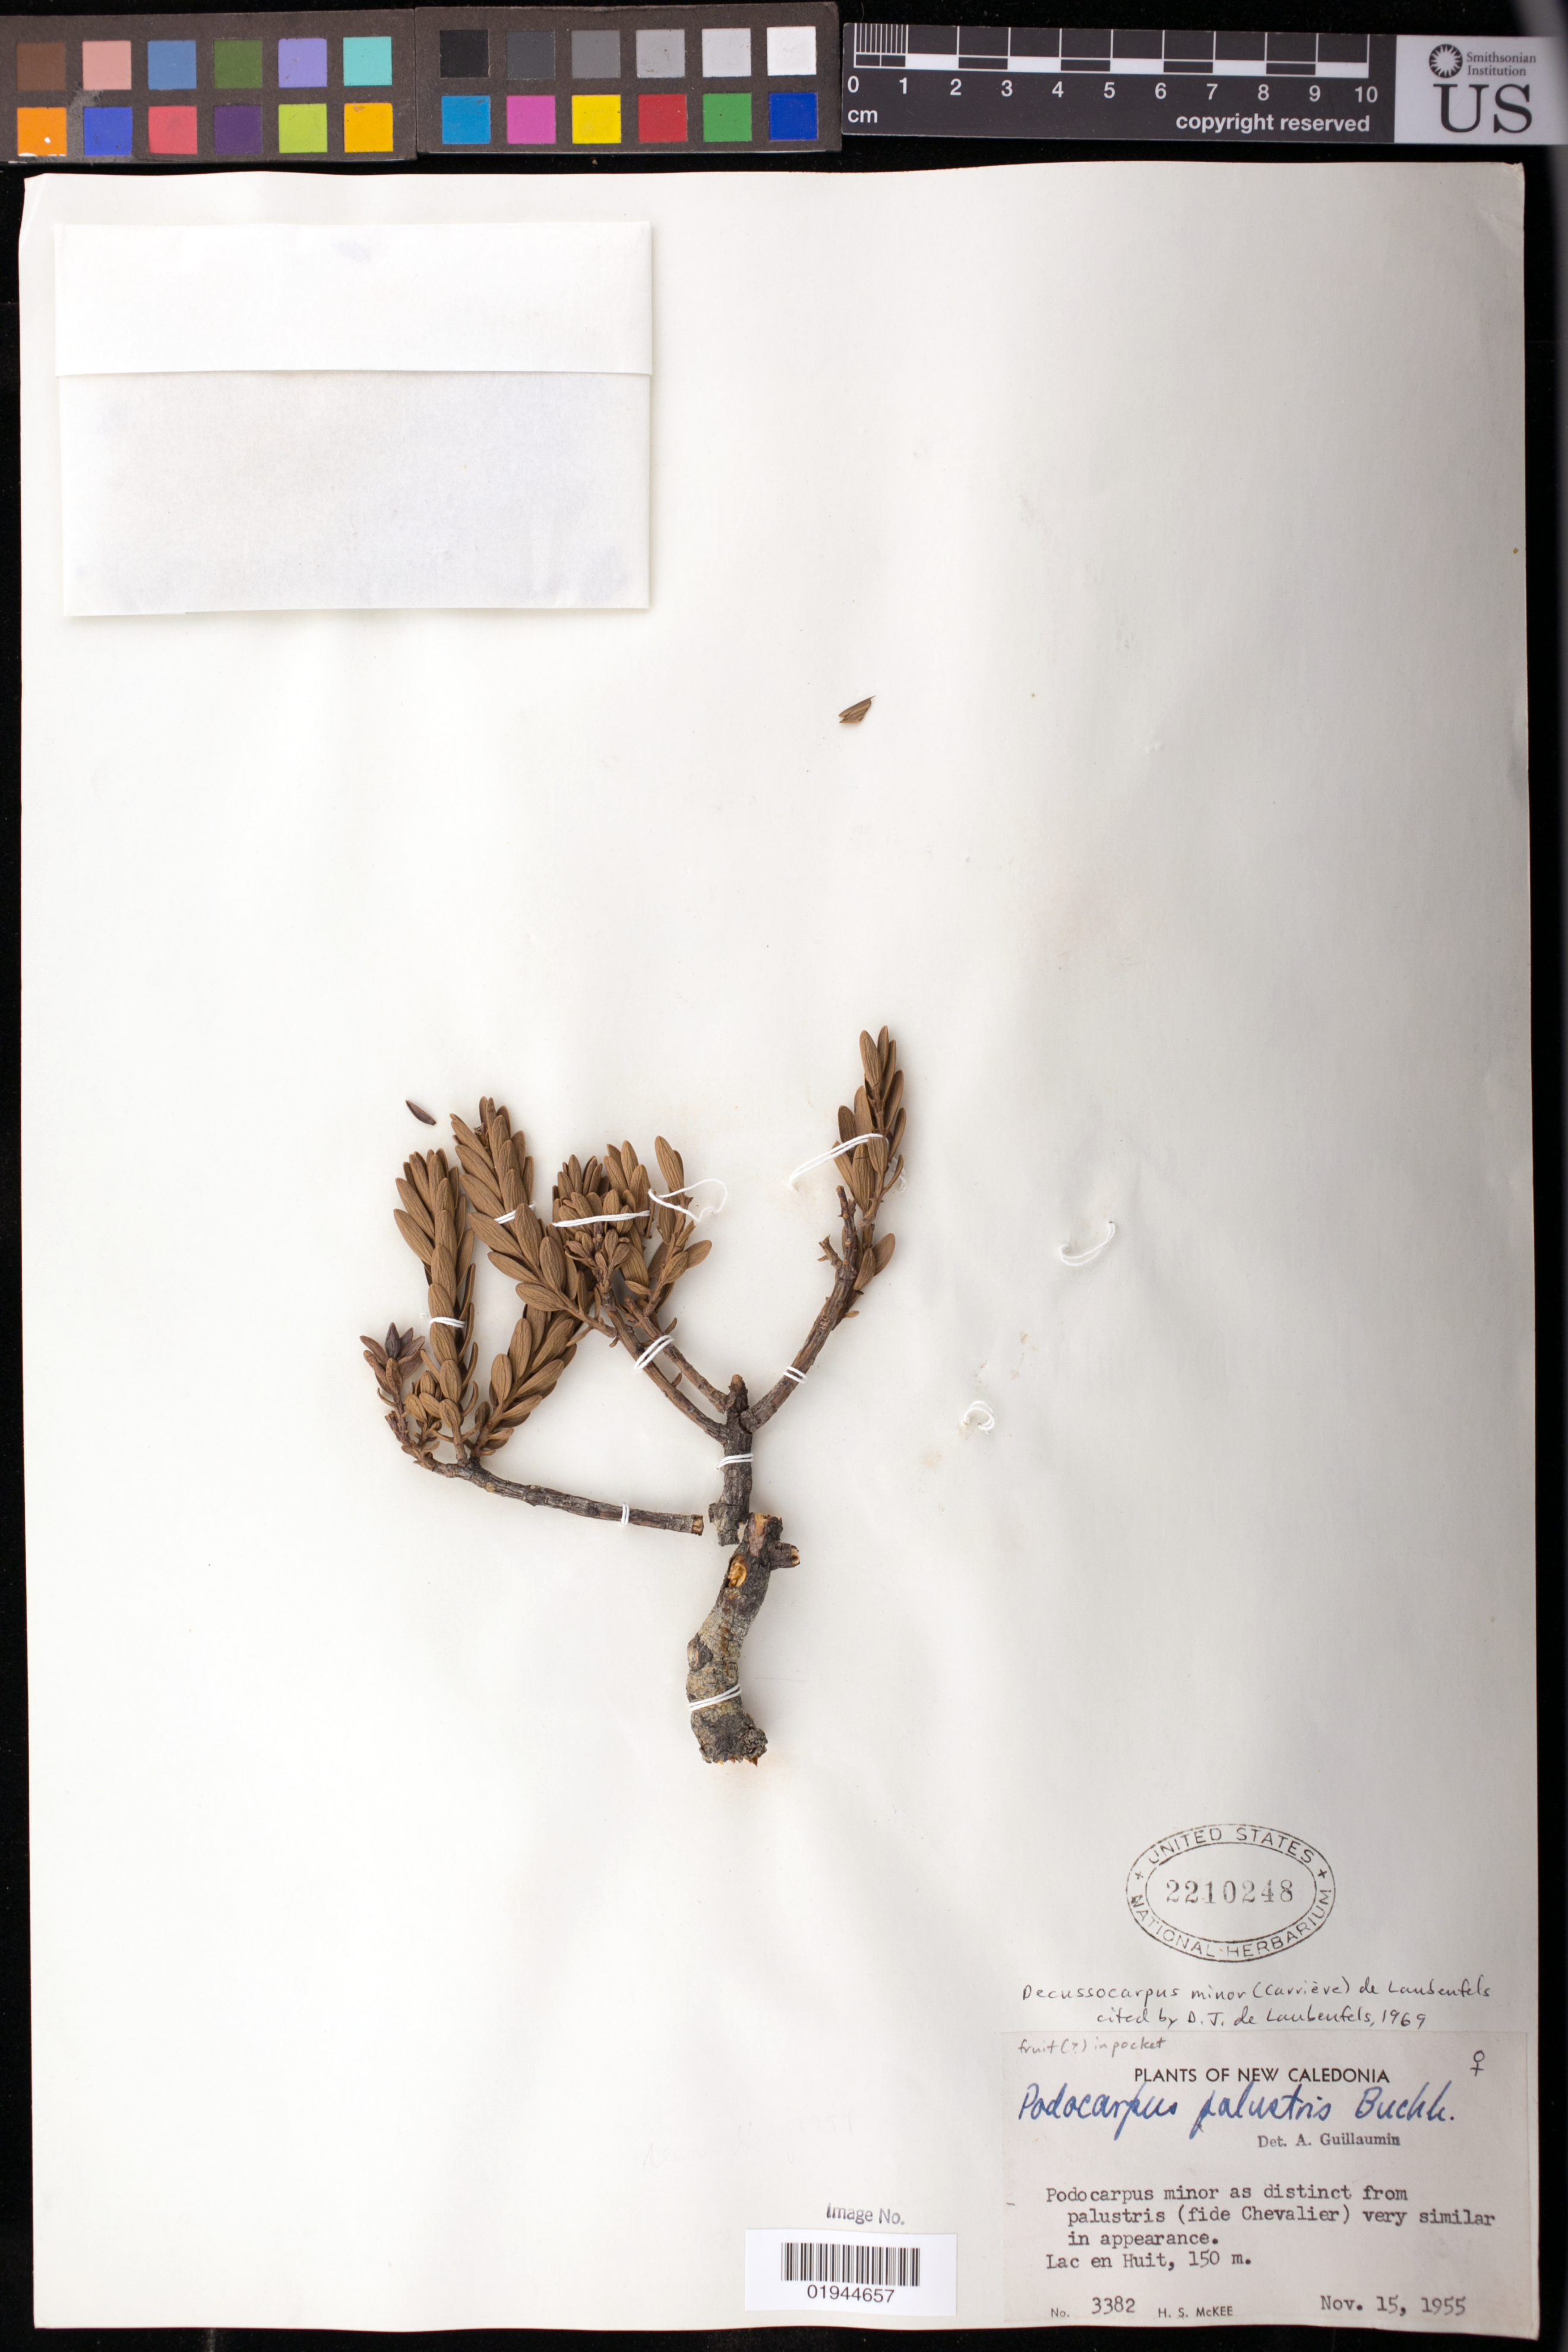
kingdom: Plantae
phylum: Tracheophyta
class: Pinopsida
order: Pinales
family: Podocarpaceae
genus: Decussocarpus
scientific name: Decussocarpus minus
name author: (Carrière) de Laub.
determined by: Laubenfels, D. J. de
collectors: H. S. McKee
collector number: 3382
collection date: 1955-11-15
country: New Caledonia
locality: Lac en Huit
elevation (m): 150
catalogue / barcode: US 2210248